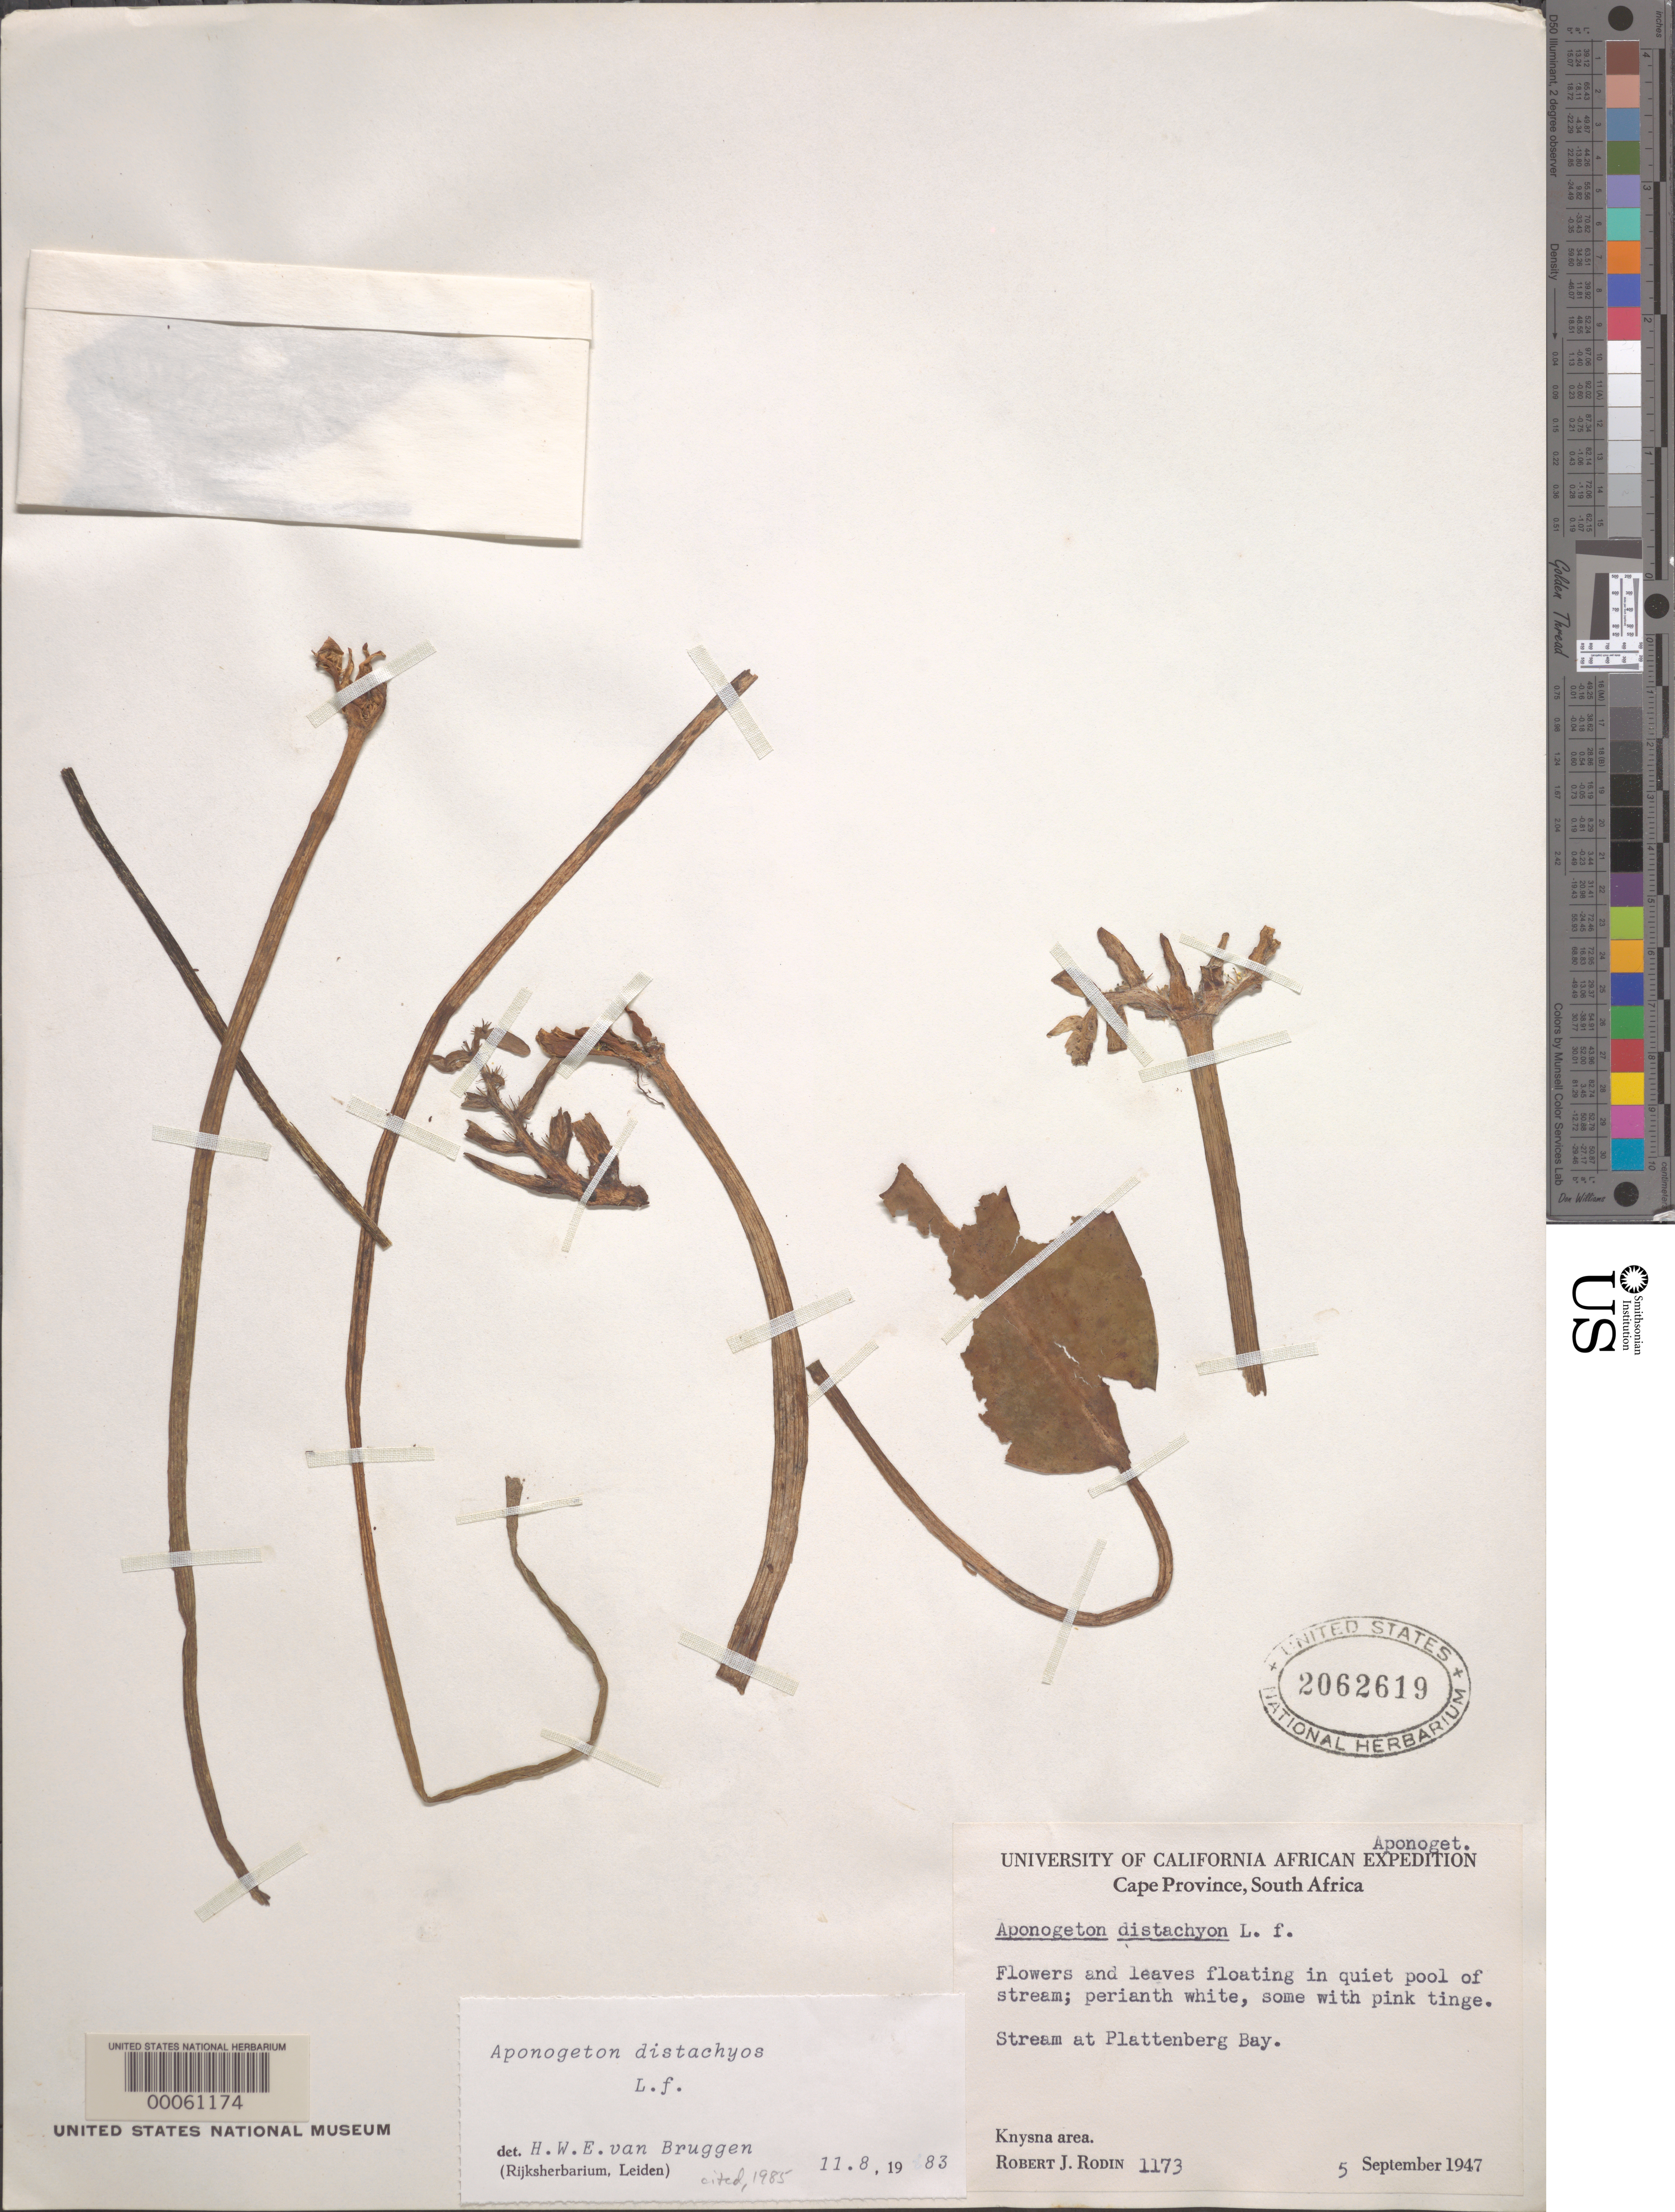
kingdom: Plantae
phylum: Tracheophyta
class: Liliopsida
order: Alismatales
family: Aponogetonaceae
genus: Aponogeton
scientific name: Aponogeton distachyos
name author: L. f.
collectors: R. J. Rodin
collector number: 1173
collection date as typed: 05 Sep 1947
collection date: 1947-09-05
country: South Africa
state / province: Western Cape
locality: Stream at plattenberg bay; knysna area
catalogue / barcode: US 2062619